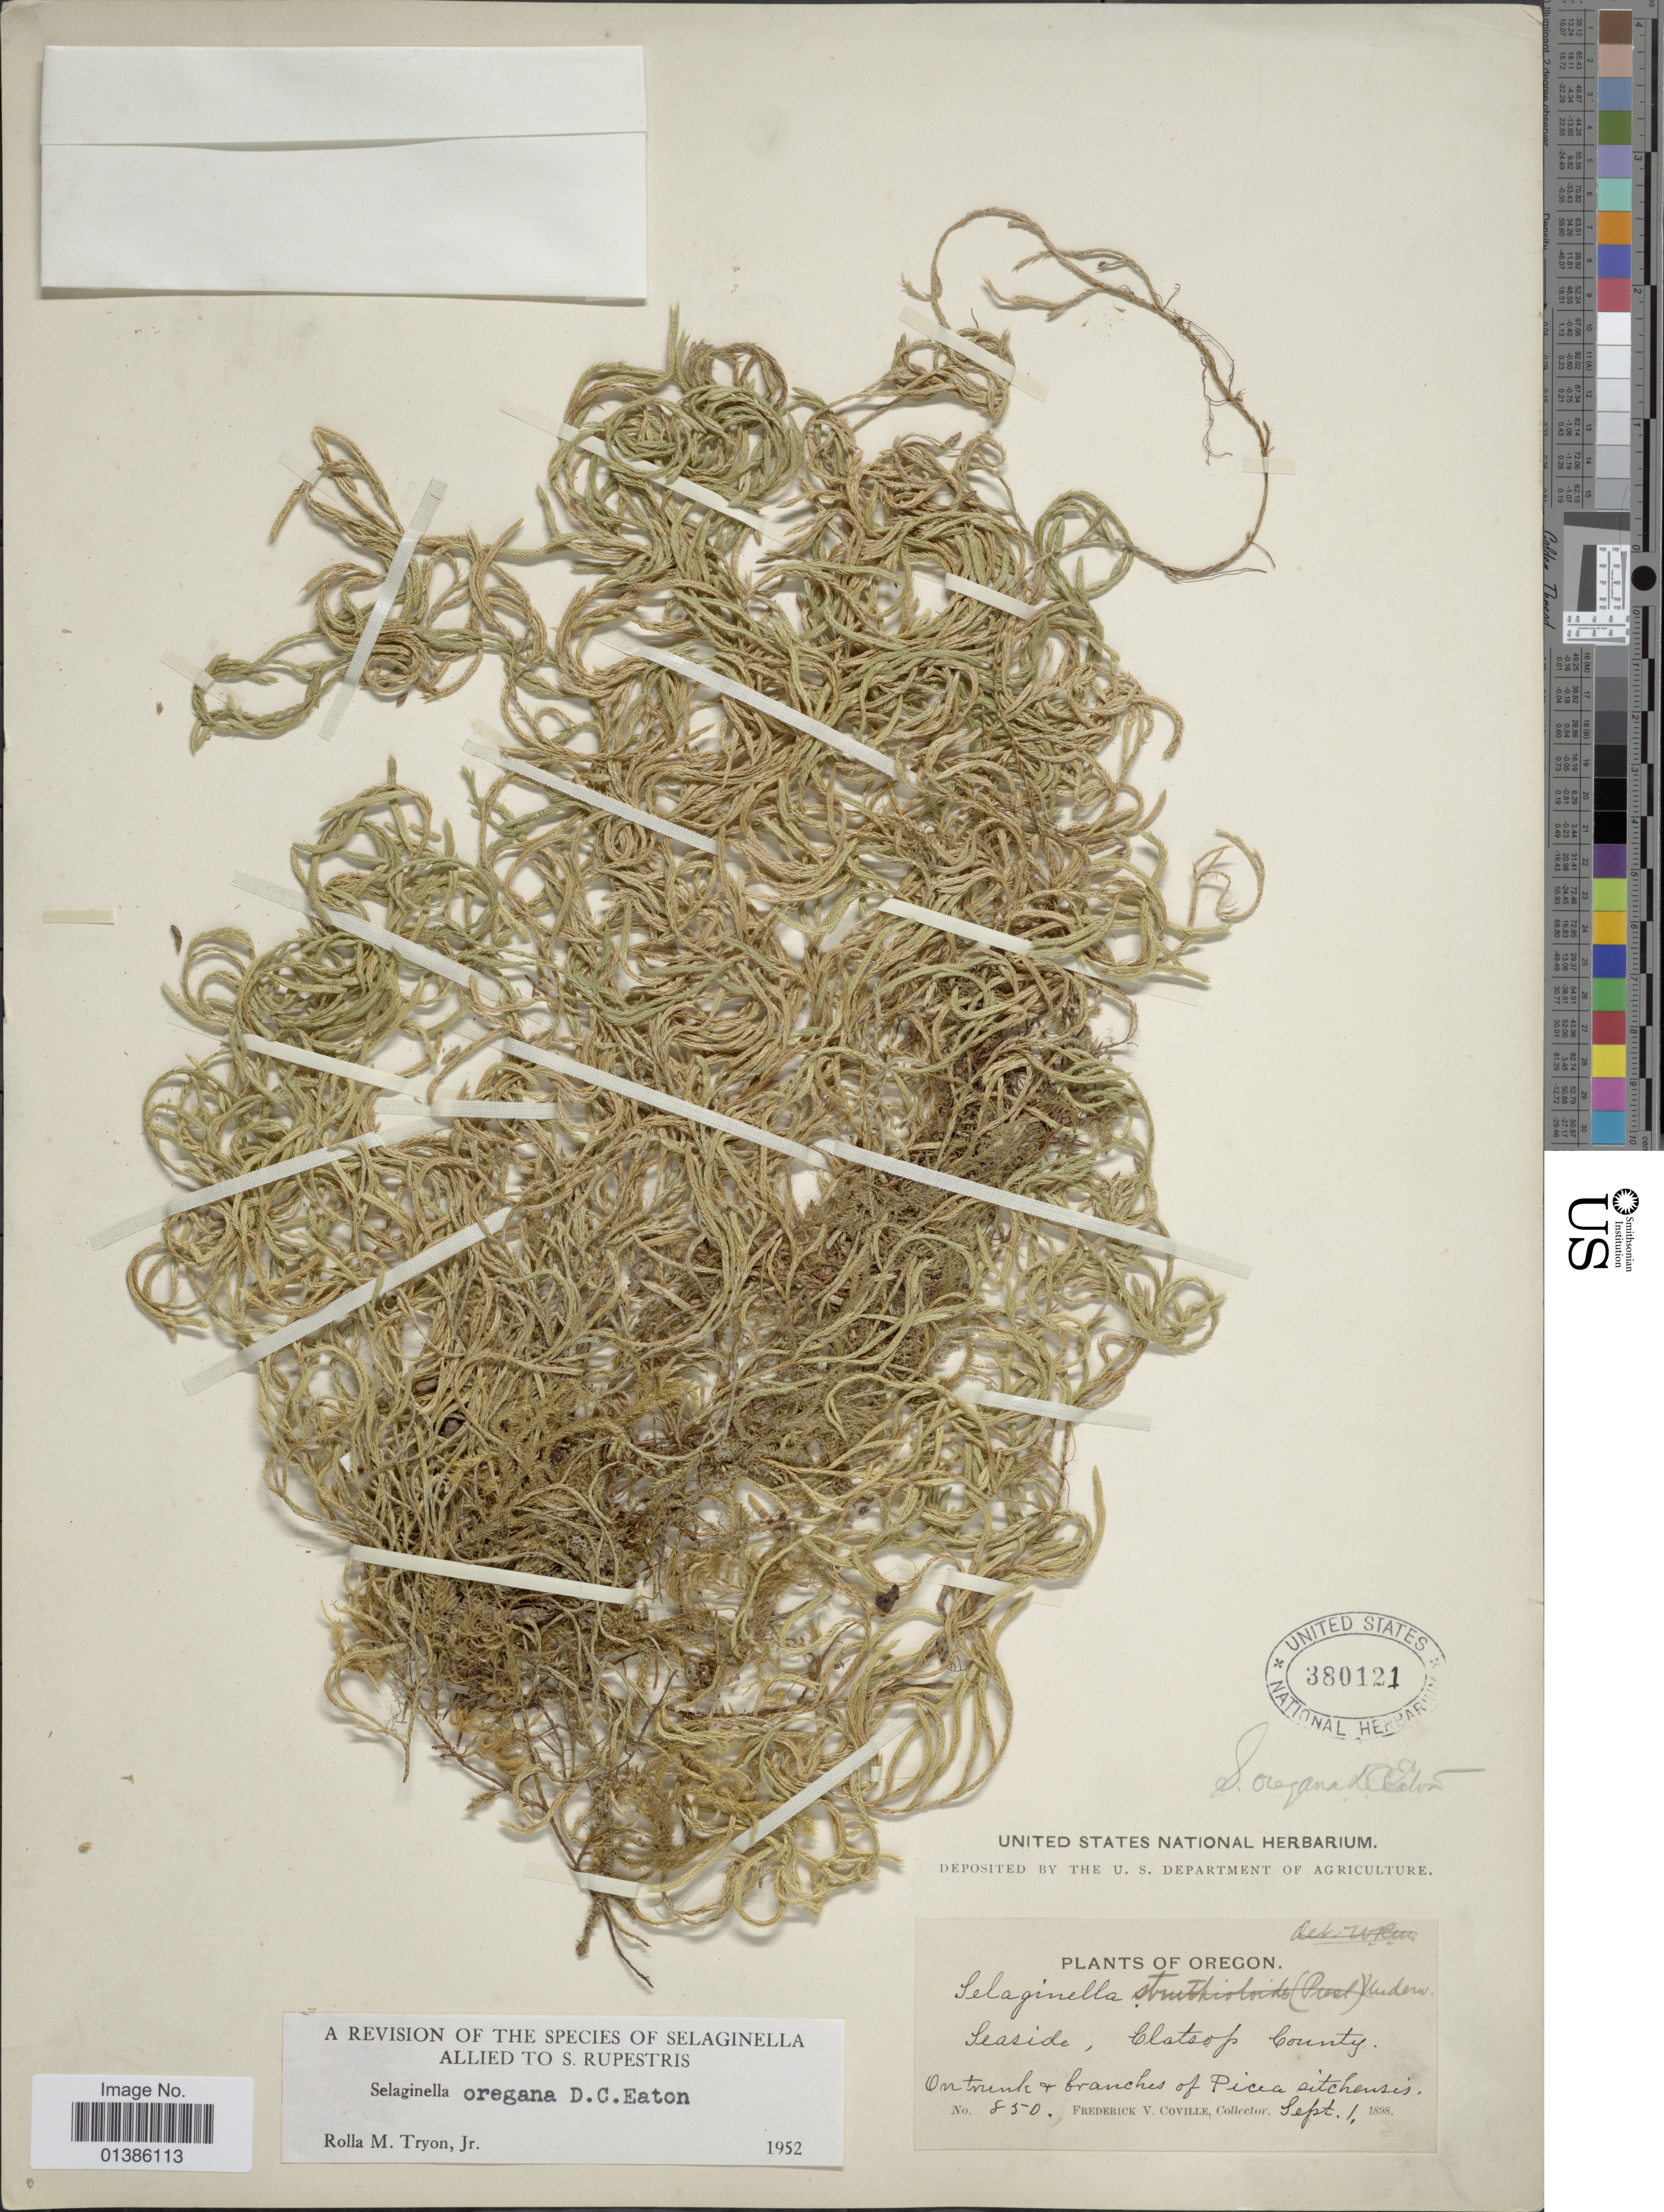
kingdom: Plantae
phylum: Tracheophyta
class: Lycopodiopsida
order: Selaginellales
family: Selaginellaceae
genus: Selaginella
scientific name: Selaginella oregana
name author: D.C. Eaton ex S. Watson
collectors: F. V. Coville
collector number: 850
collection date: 1898-09-01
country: United States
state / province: Oregon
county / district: Clatsop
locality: Seaside, Clatsop County. On trunk & branches of Picea sitchensis.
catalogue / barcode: US 380121